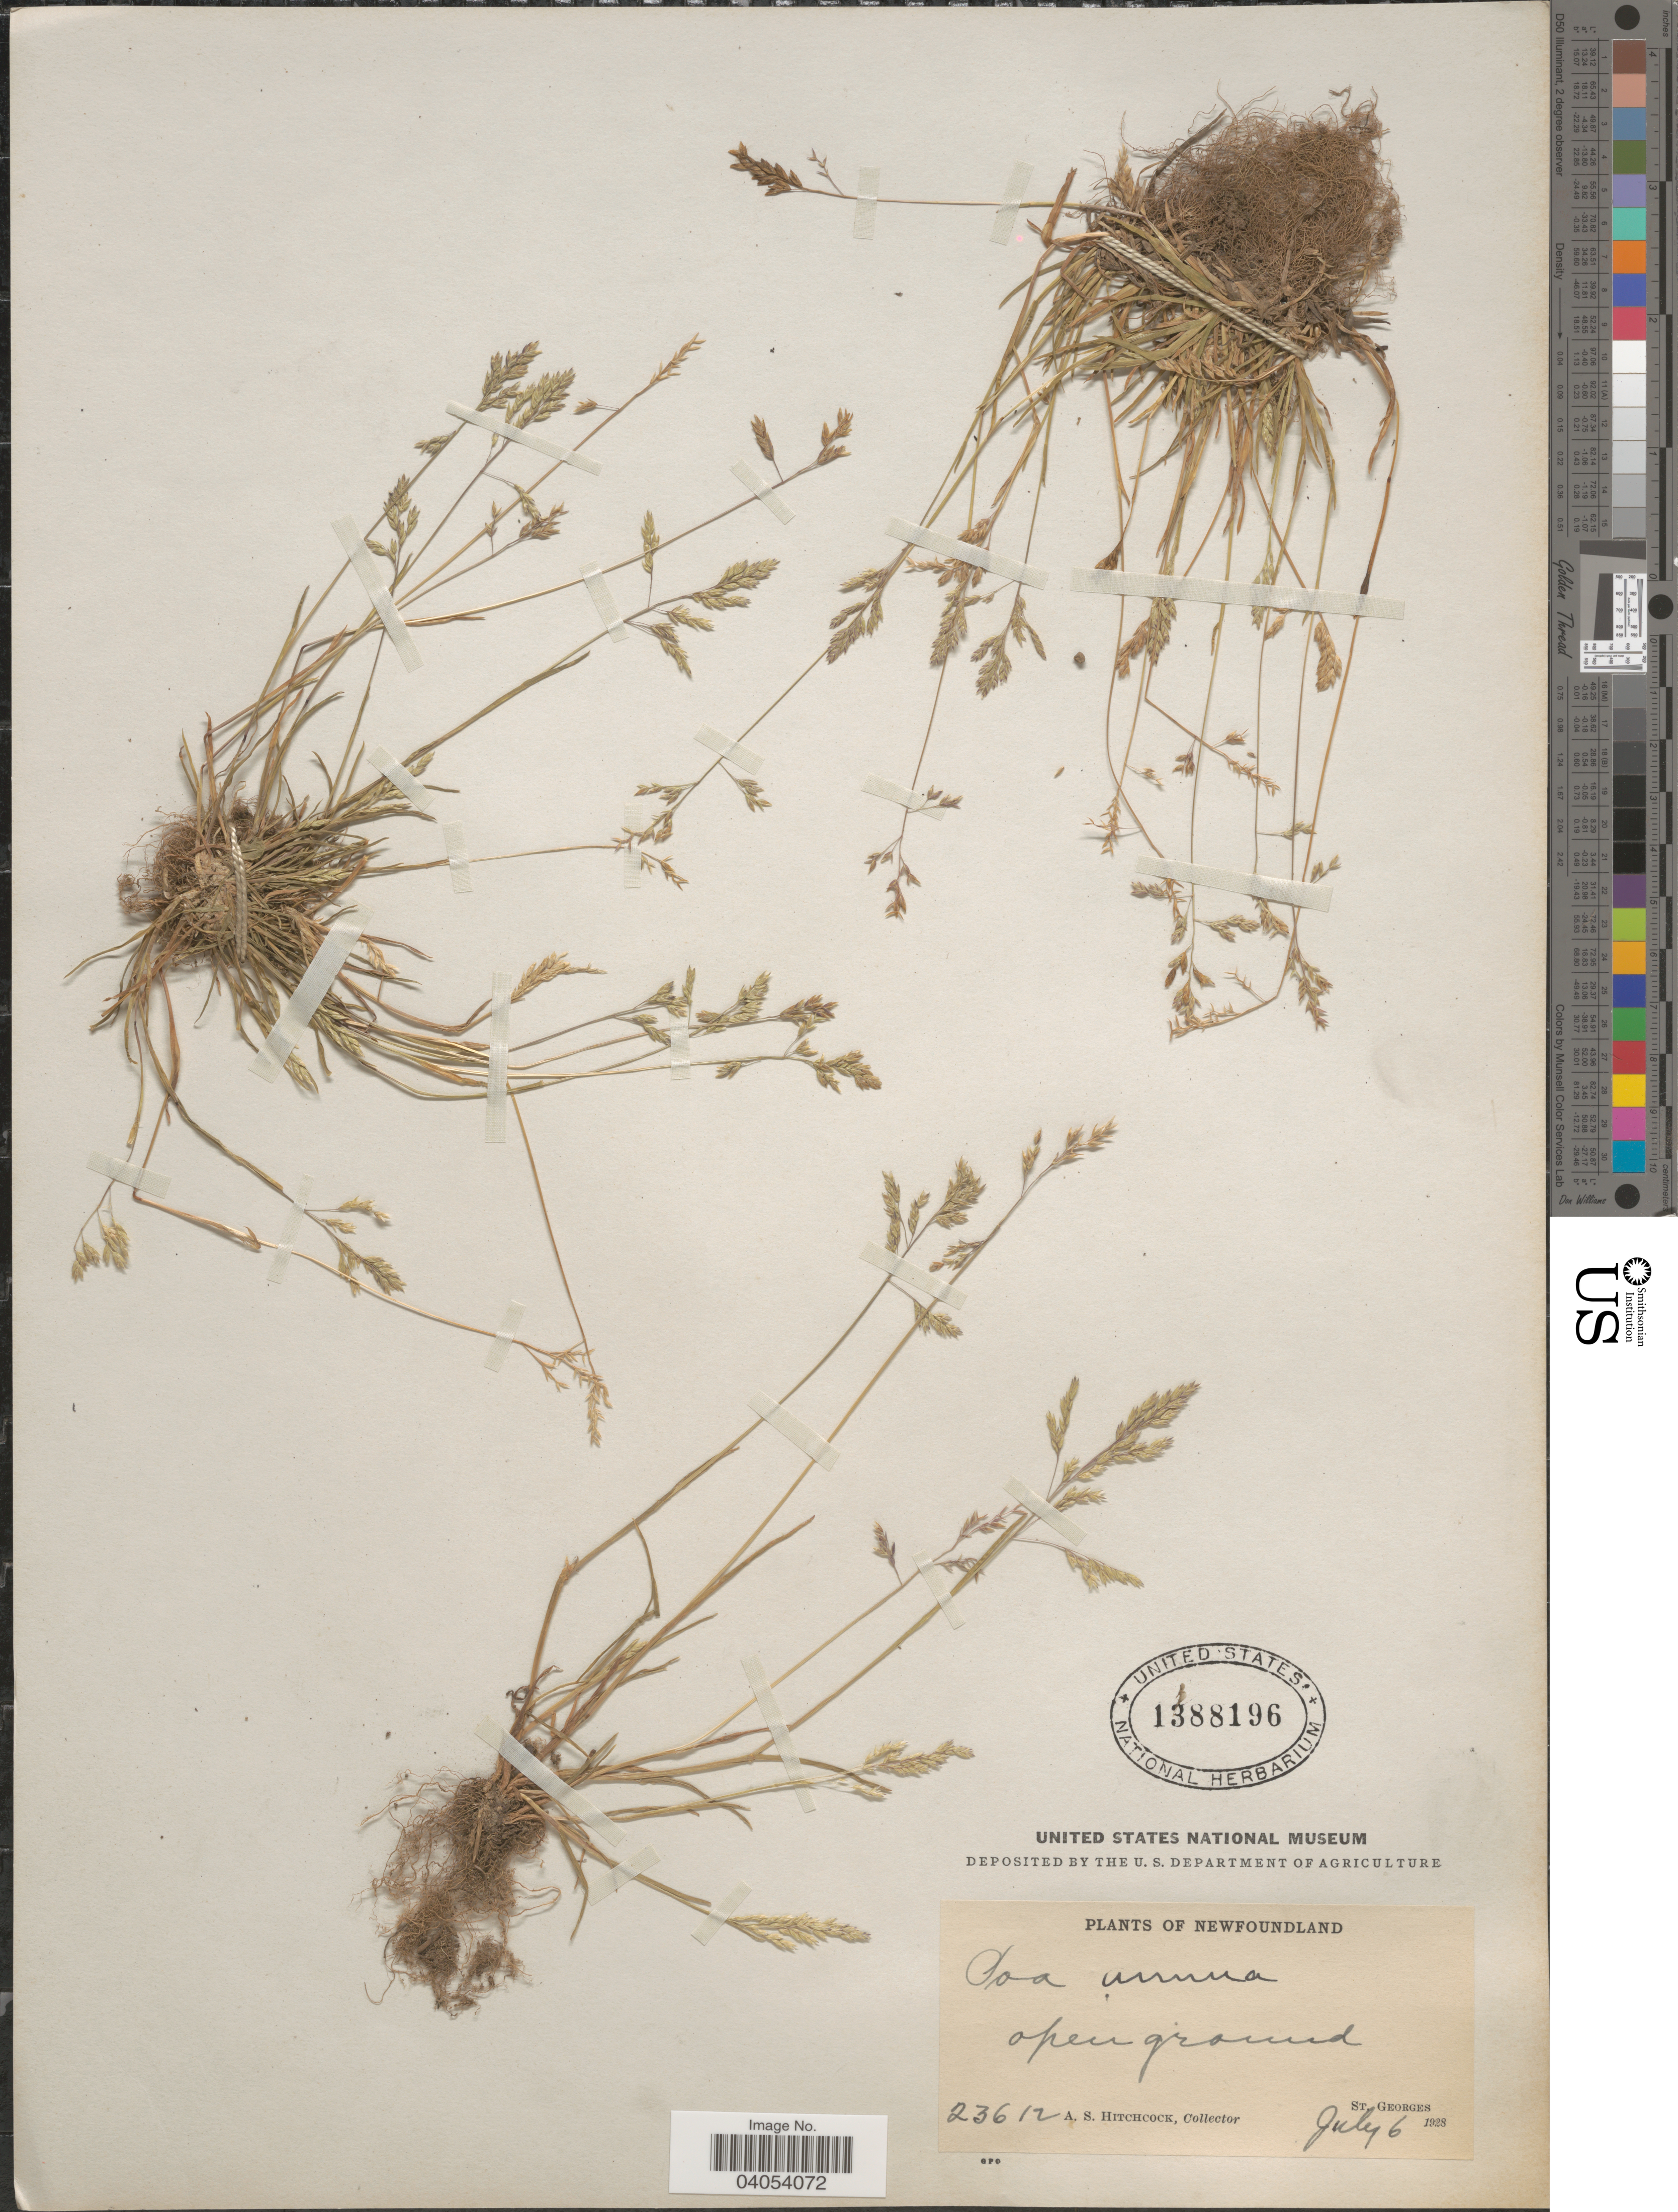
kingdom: Plantae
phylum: Tracheophyta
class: Liliopsida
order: Poales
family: Poaceae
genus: Poa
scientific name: Poa annua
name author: L.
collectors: A. S. Hitchcock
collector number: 23612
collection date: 1928-07-06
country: Canada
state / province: Newfoundland and Labrador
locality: St. Georges.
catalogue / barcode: US 1388196